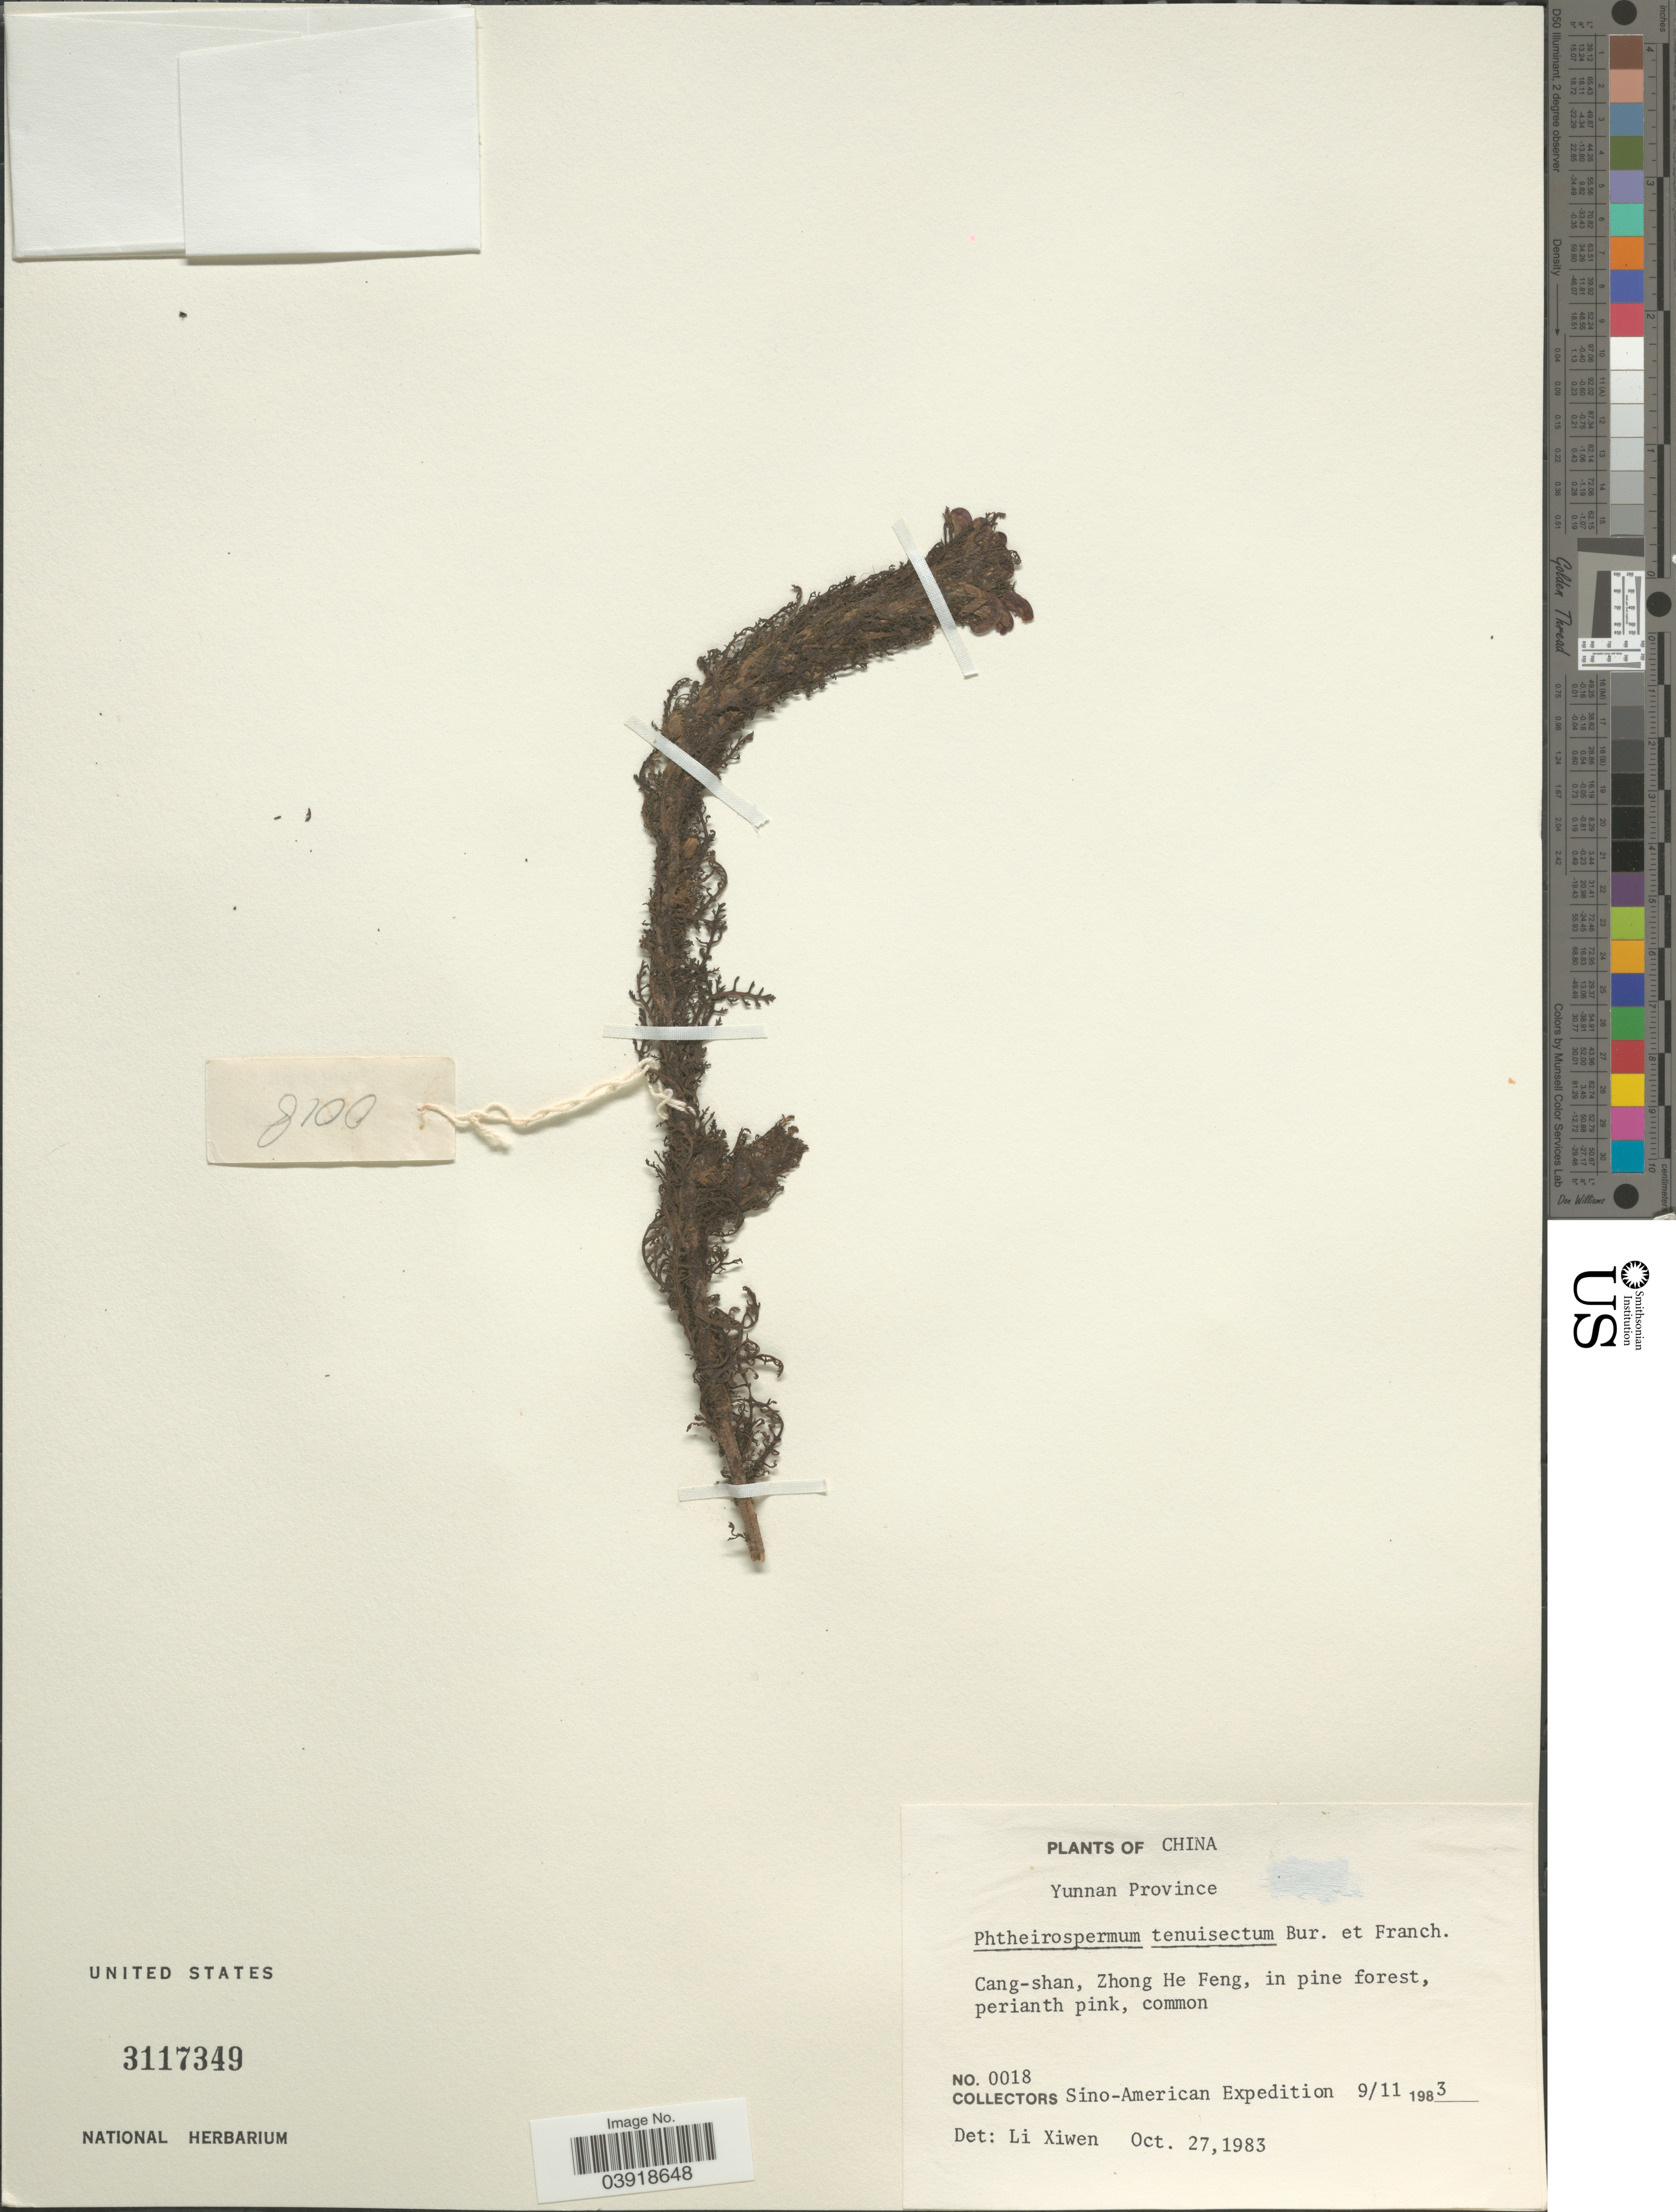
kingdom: Plantae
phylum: Tracheophyta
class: Magnoliopsida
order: Lamiales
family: Orobanchaceae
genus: Phtheirospermum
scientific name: Phtheirospermum tenuisectum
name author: Franch. & Bureau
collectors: Sino-American Expedition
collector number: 0018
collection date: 1983-11-09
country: China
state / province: Yunnan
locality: Cang-shan, Zhong He Feng, in pine forest.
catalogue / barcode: US 3117349